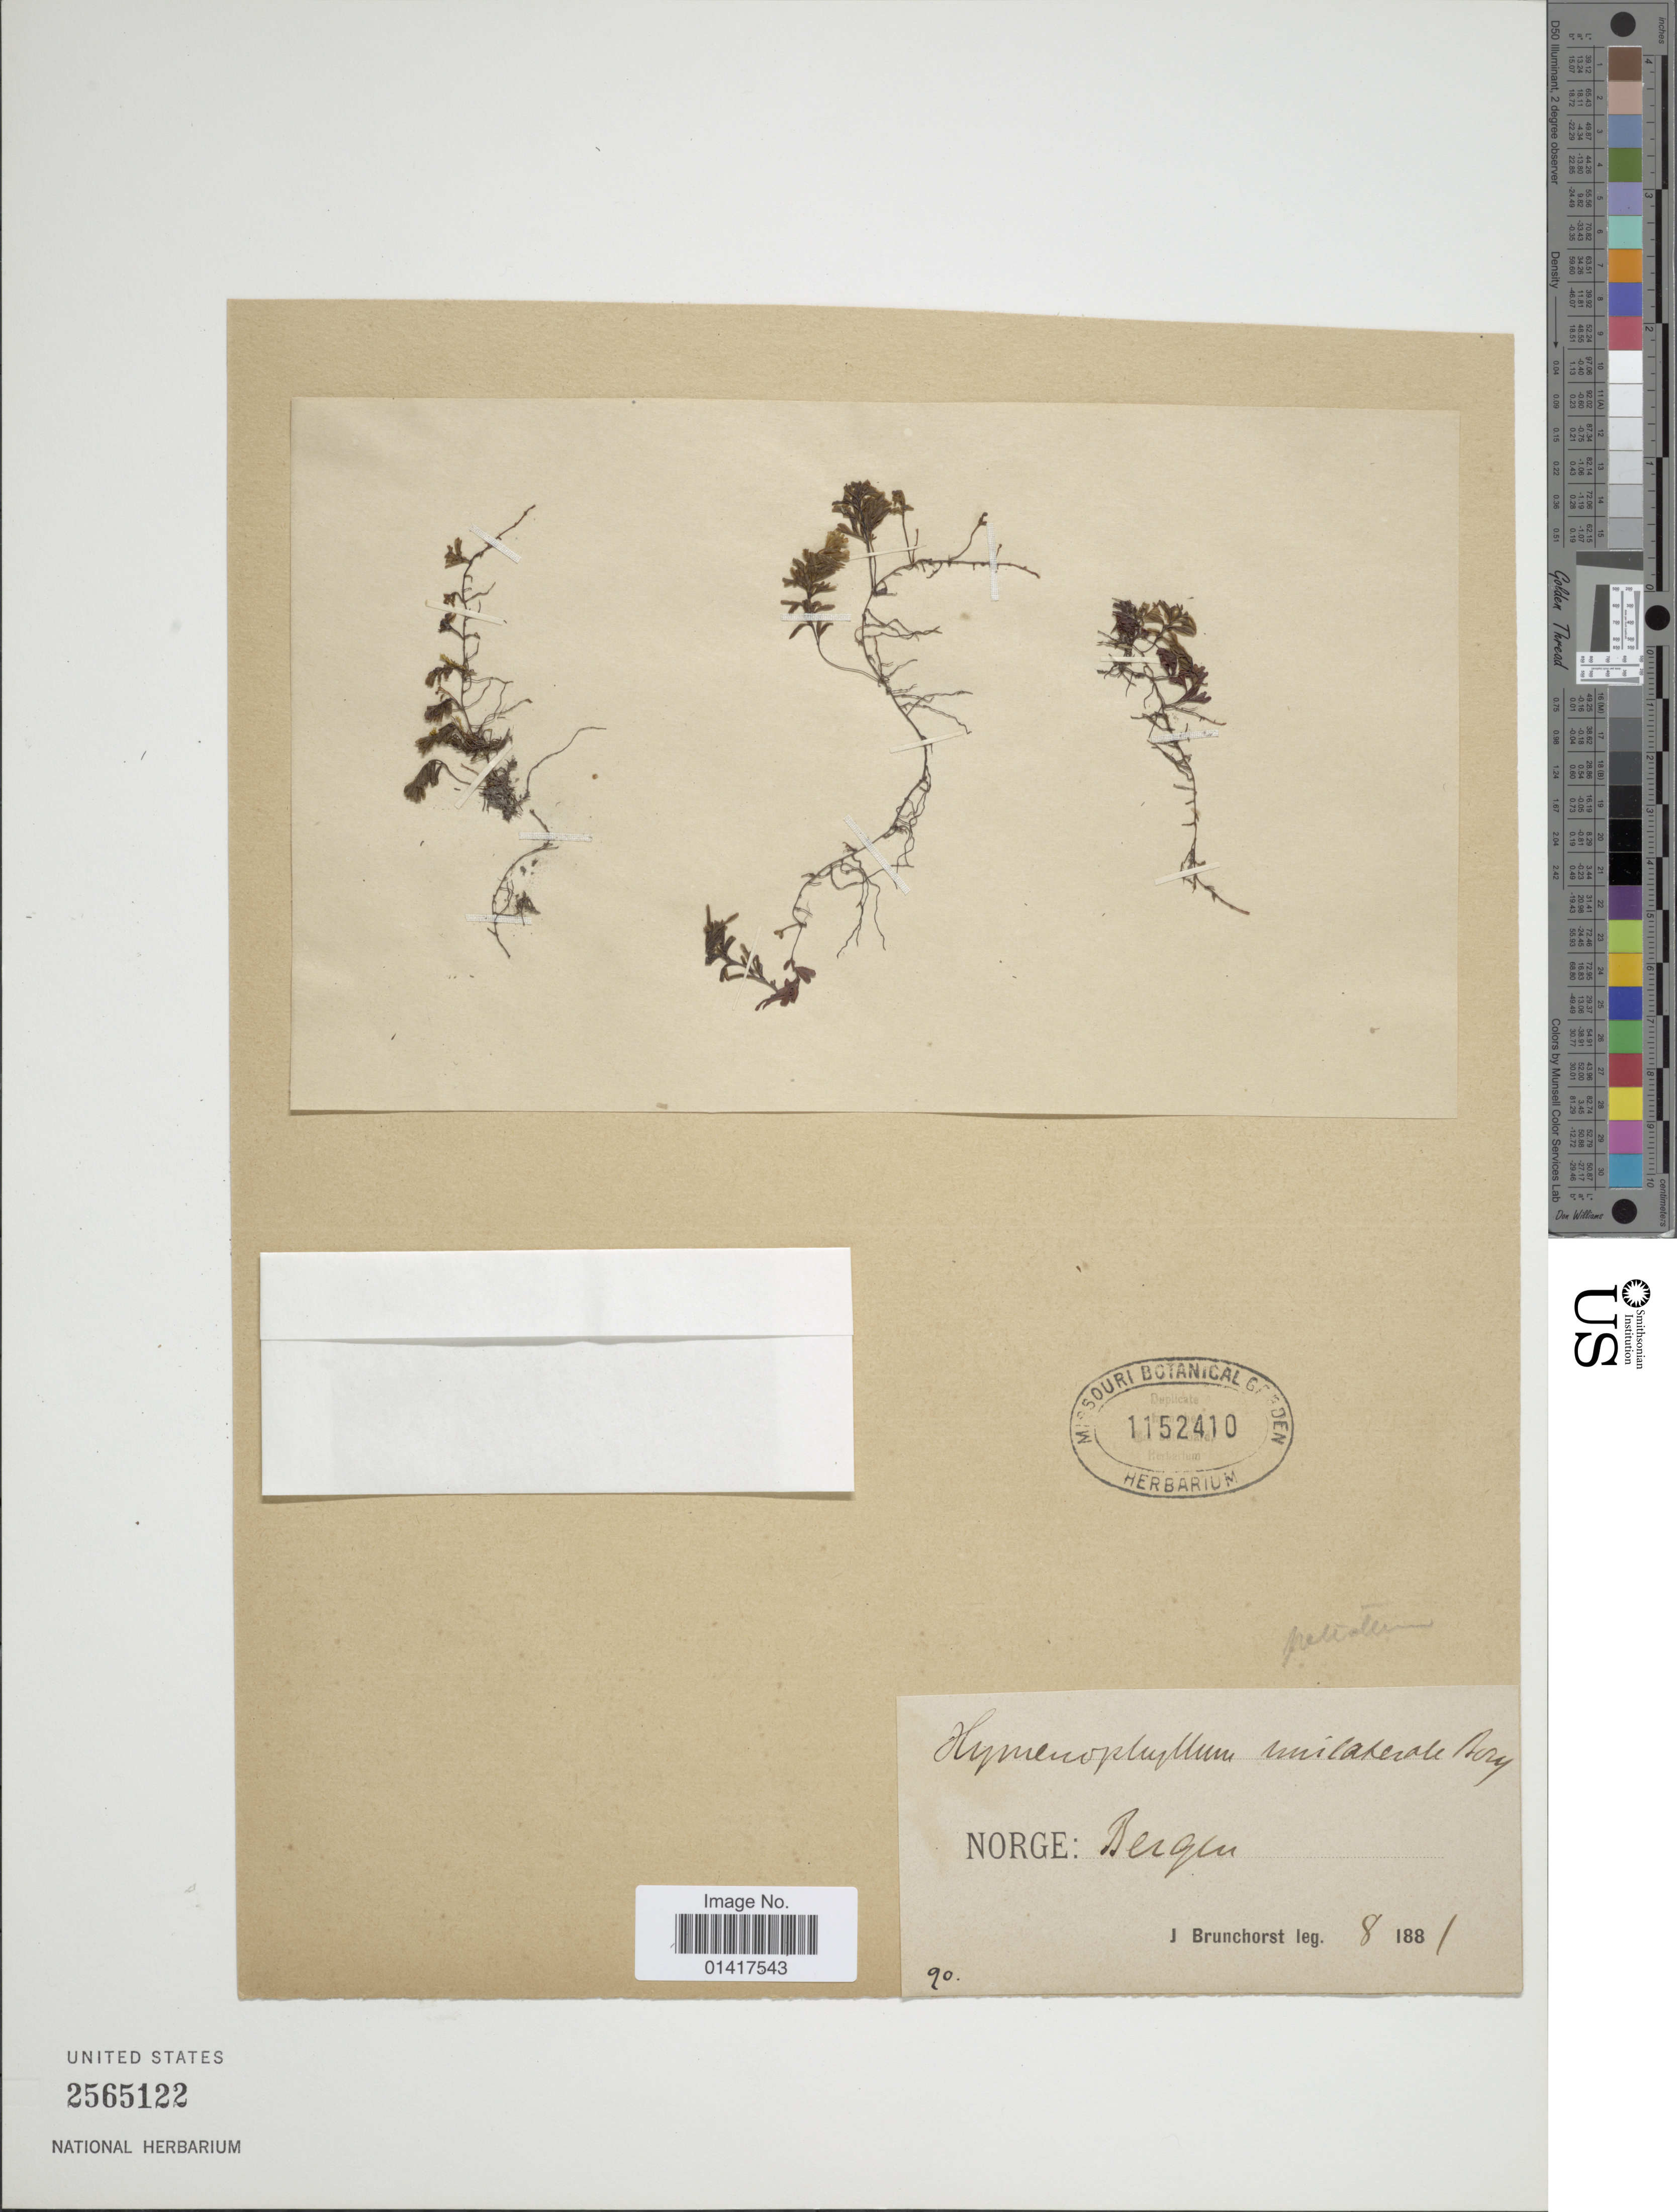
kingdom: Plantae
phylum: Tracheophyta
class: Polypodiopsida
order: Hymenophyllales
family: Hymenophyllaceae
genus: Hymenophyllum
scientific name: Hymenophyllum peltatum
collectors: J. Brunchorst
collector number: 90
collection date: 1881-08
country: Norway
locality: Norge: Bergen